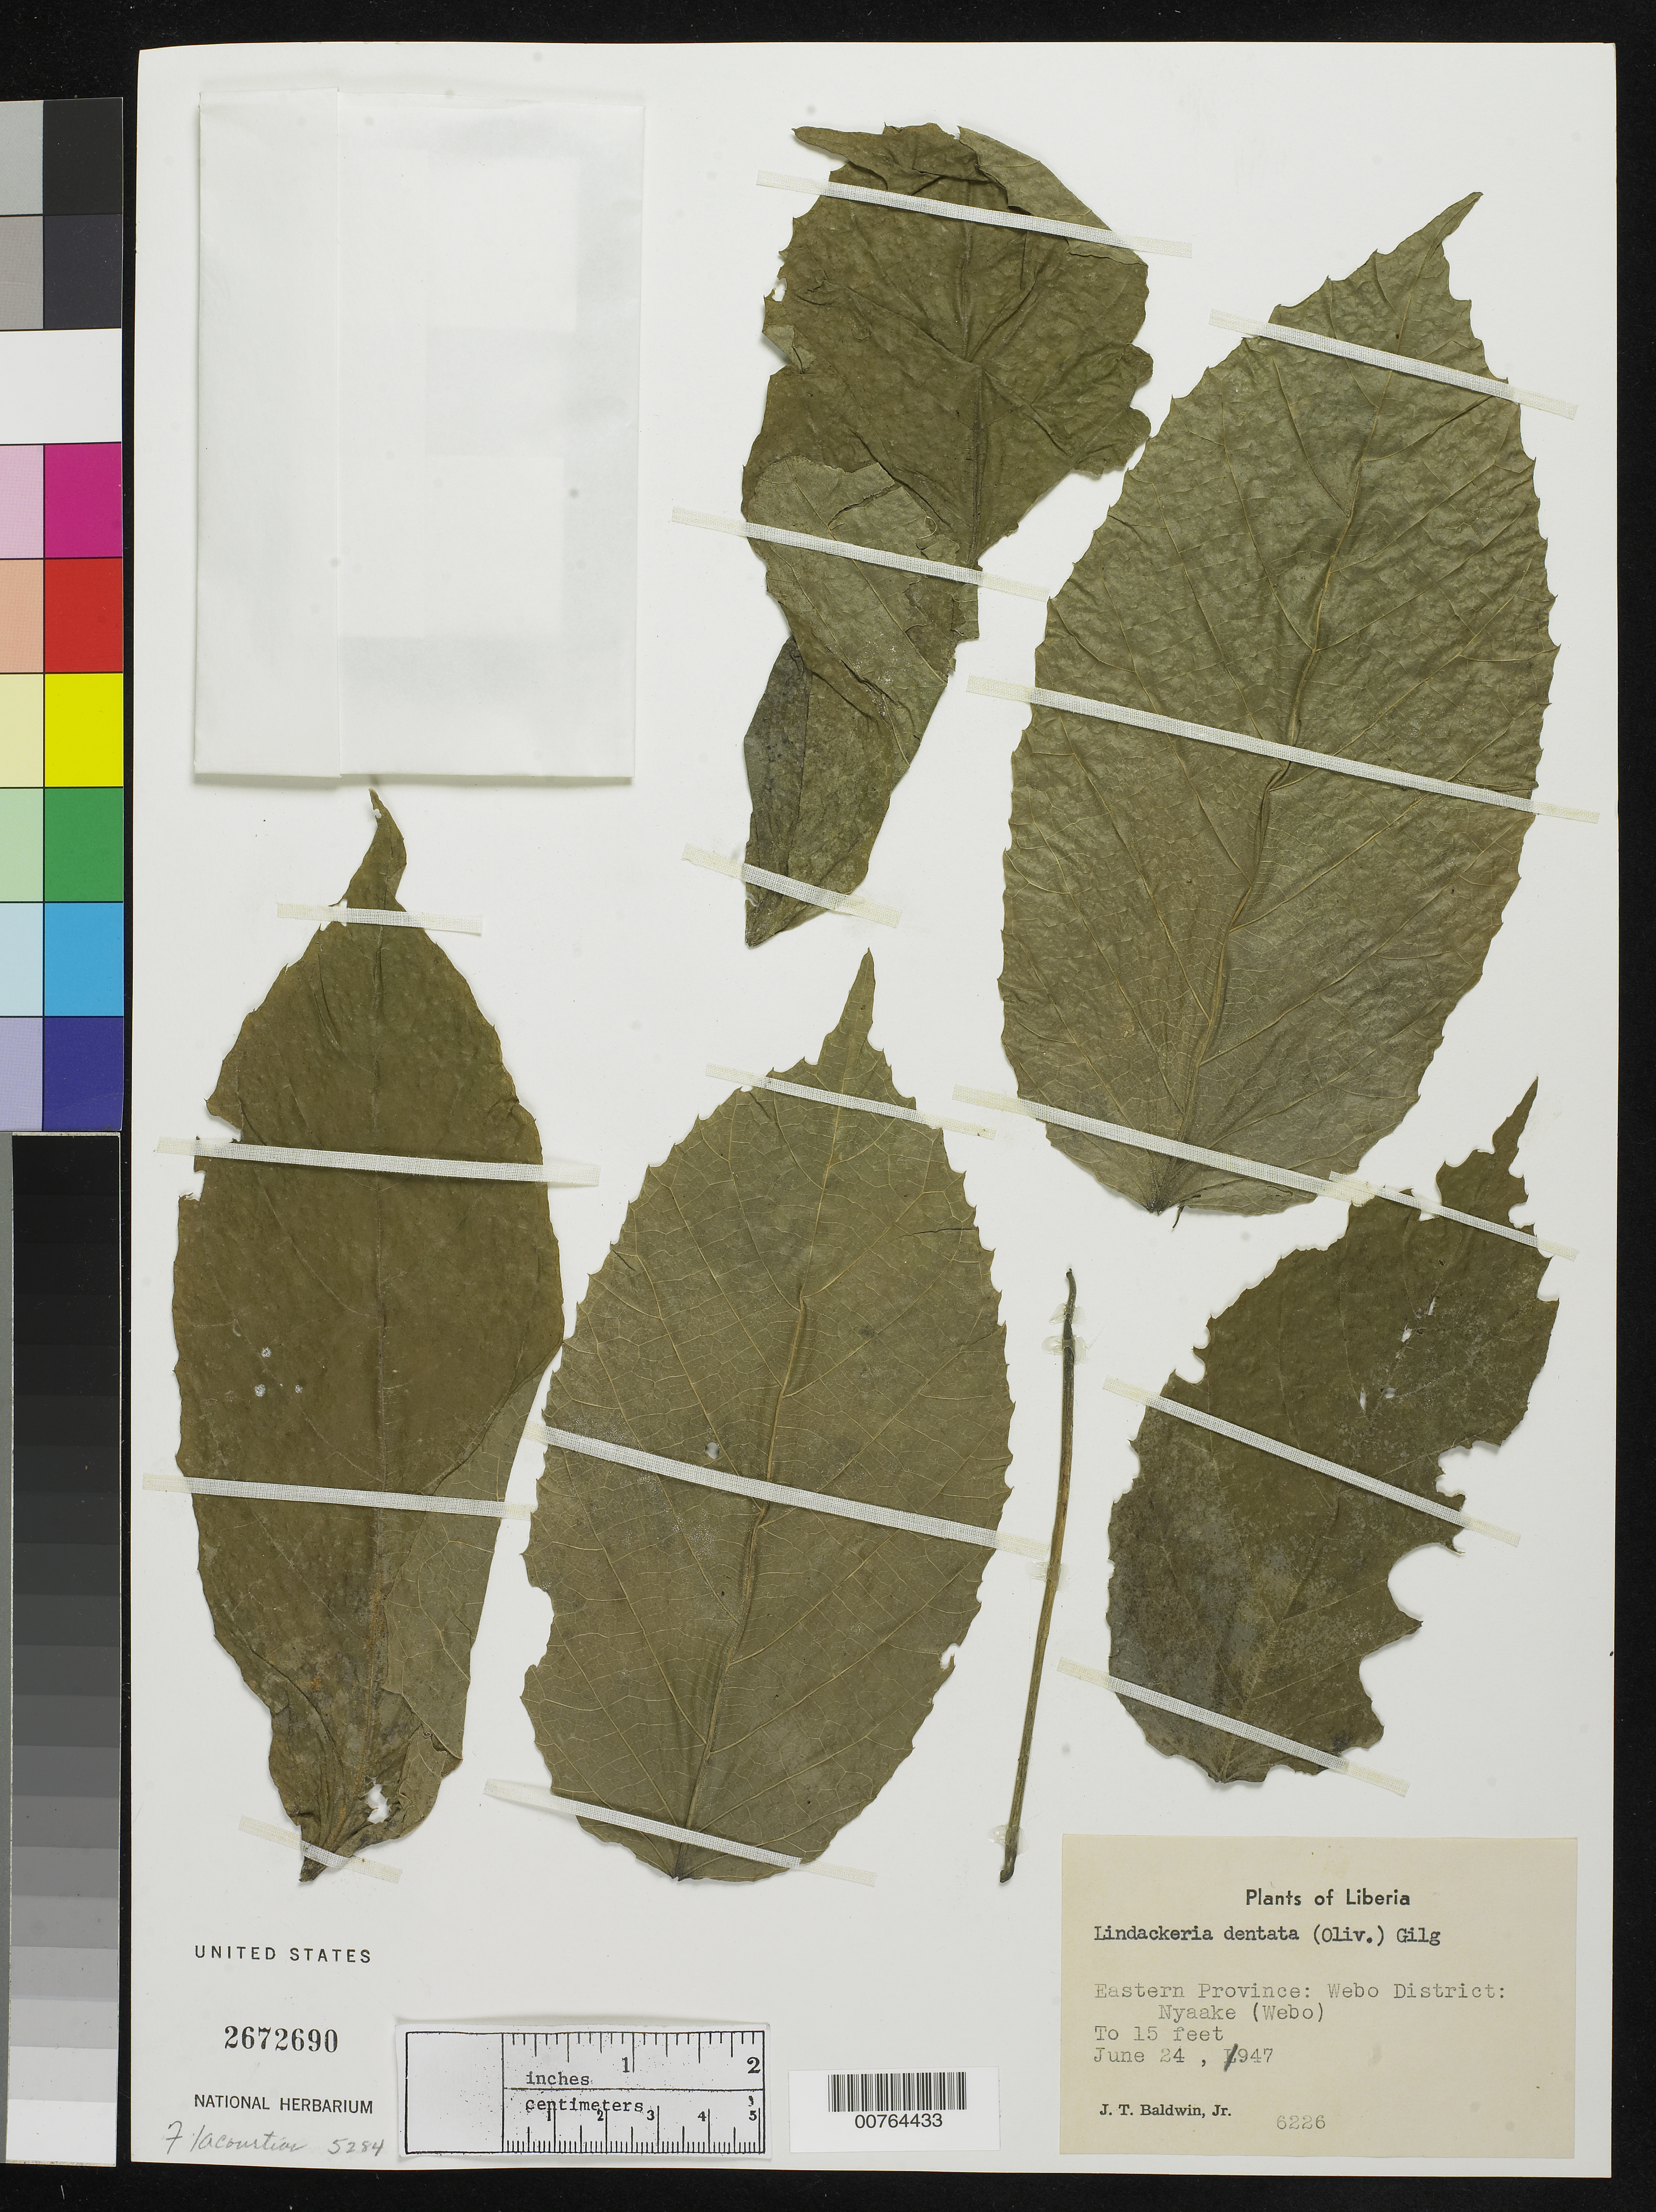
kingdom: Plantae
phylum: Tracheophyta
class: Magnoliopsida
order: Malpighiales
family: Achariaceae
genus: Lindackeria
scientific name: Lindackeria dentata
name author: (Oliv.) Gilg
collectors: J. T. Baldwin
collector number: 6226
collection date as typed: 24 Jun 1947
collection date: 1947-06-24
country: Liberia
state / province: River Gee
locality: Eastern Province: Webo District, Nyaake (Webo)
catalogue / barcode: US 2672690